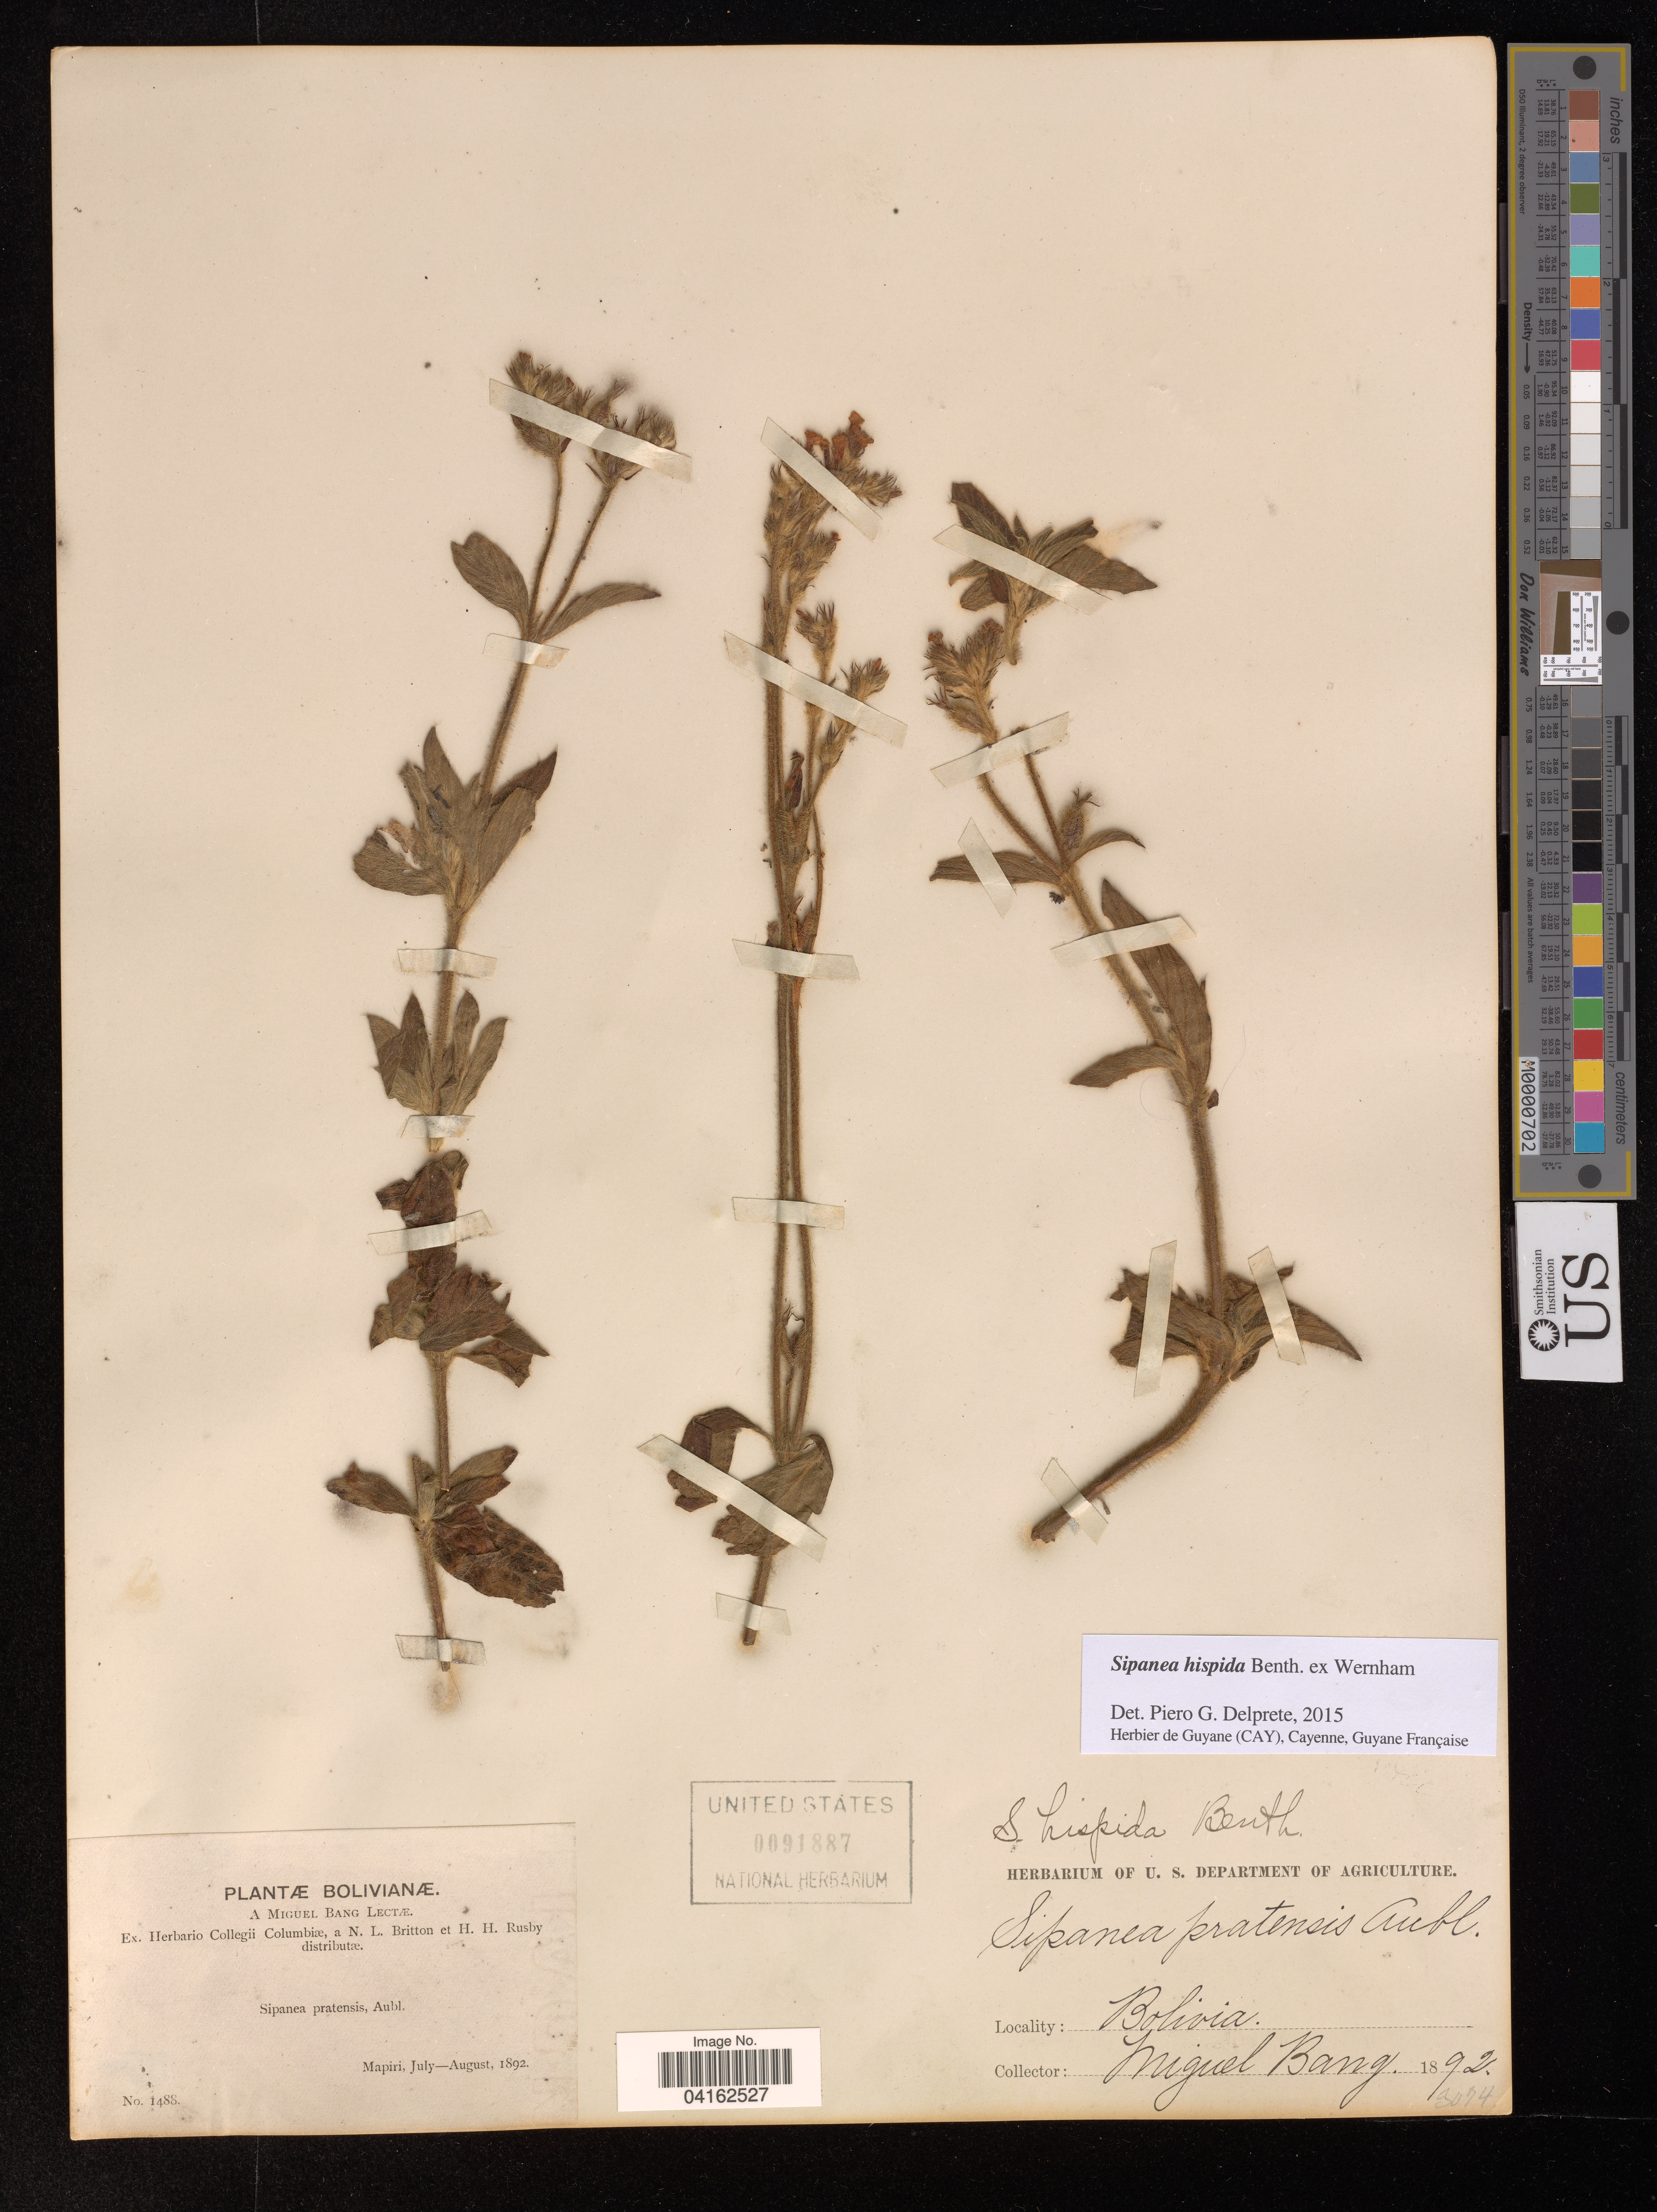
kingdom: Plantae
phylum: Tracheophyta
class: Magnoliopsida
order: Gentianales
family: Rubiaceae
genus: Sipanea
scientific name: Sipanea hispida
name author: Benth. ex Wernham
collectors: M. Bang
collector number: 1488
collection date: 1892-07/1892-08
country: Bolivia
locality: Mapiri.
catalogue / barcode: US 91887